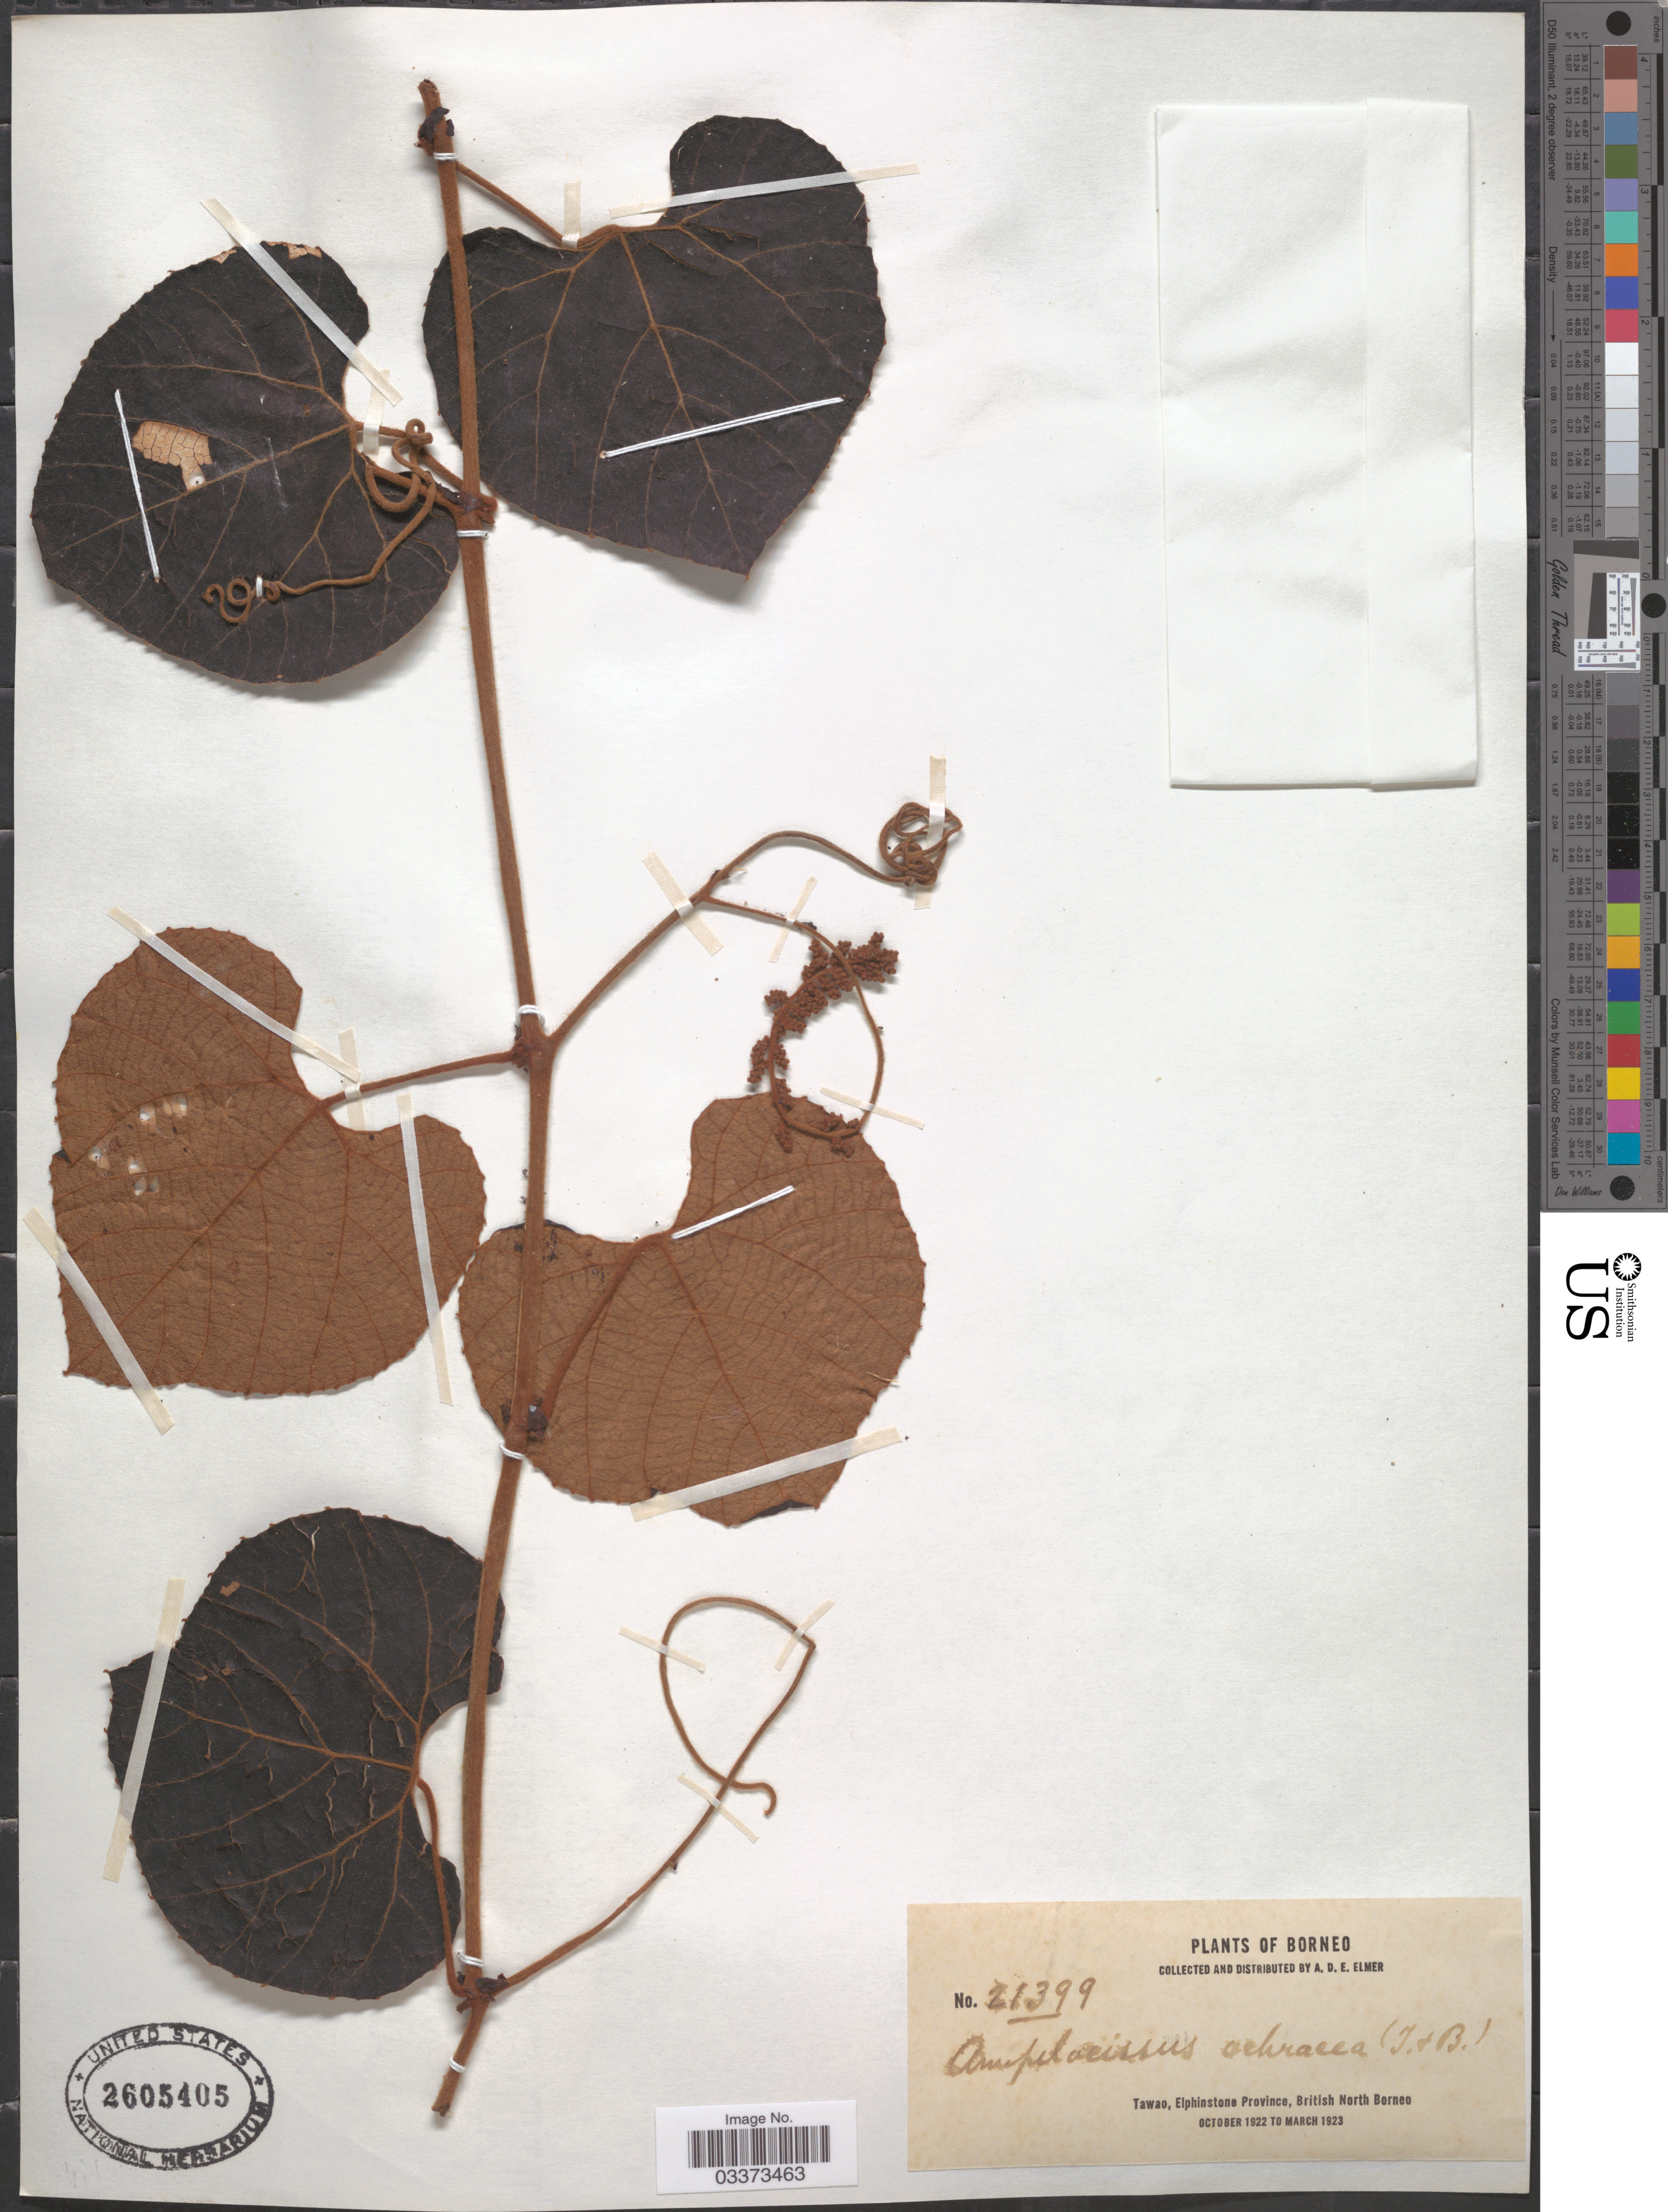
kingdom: Plantae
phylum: Tracheophyta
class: Magnoliopsida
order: Vitales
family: Vitaceae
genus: Ampelocissus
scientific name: Ampelocissus ochracea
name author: (Merr.) Merr.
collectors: A. D. E. Elmer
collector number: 21399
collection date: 1922-10/1923-03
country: Malaysia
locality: Tawao, Elphinstone Province, British North Borneo. Borneo.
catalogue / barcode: US 2605405